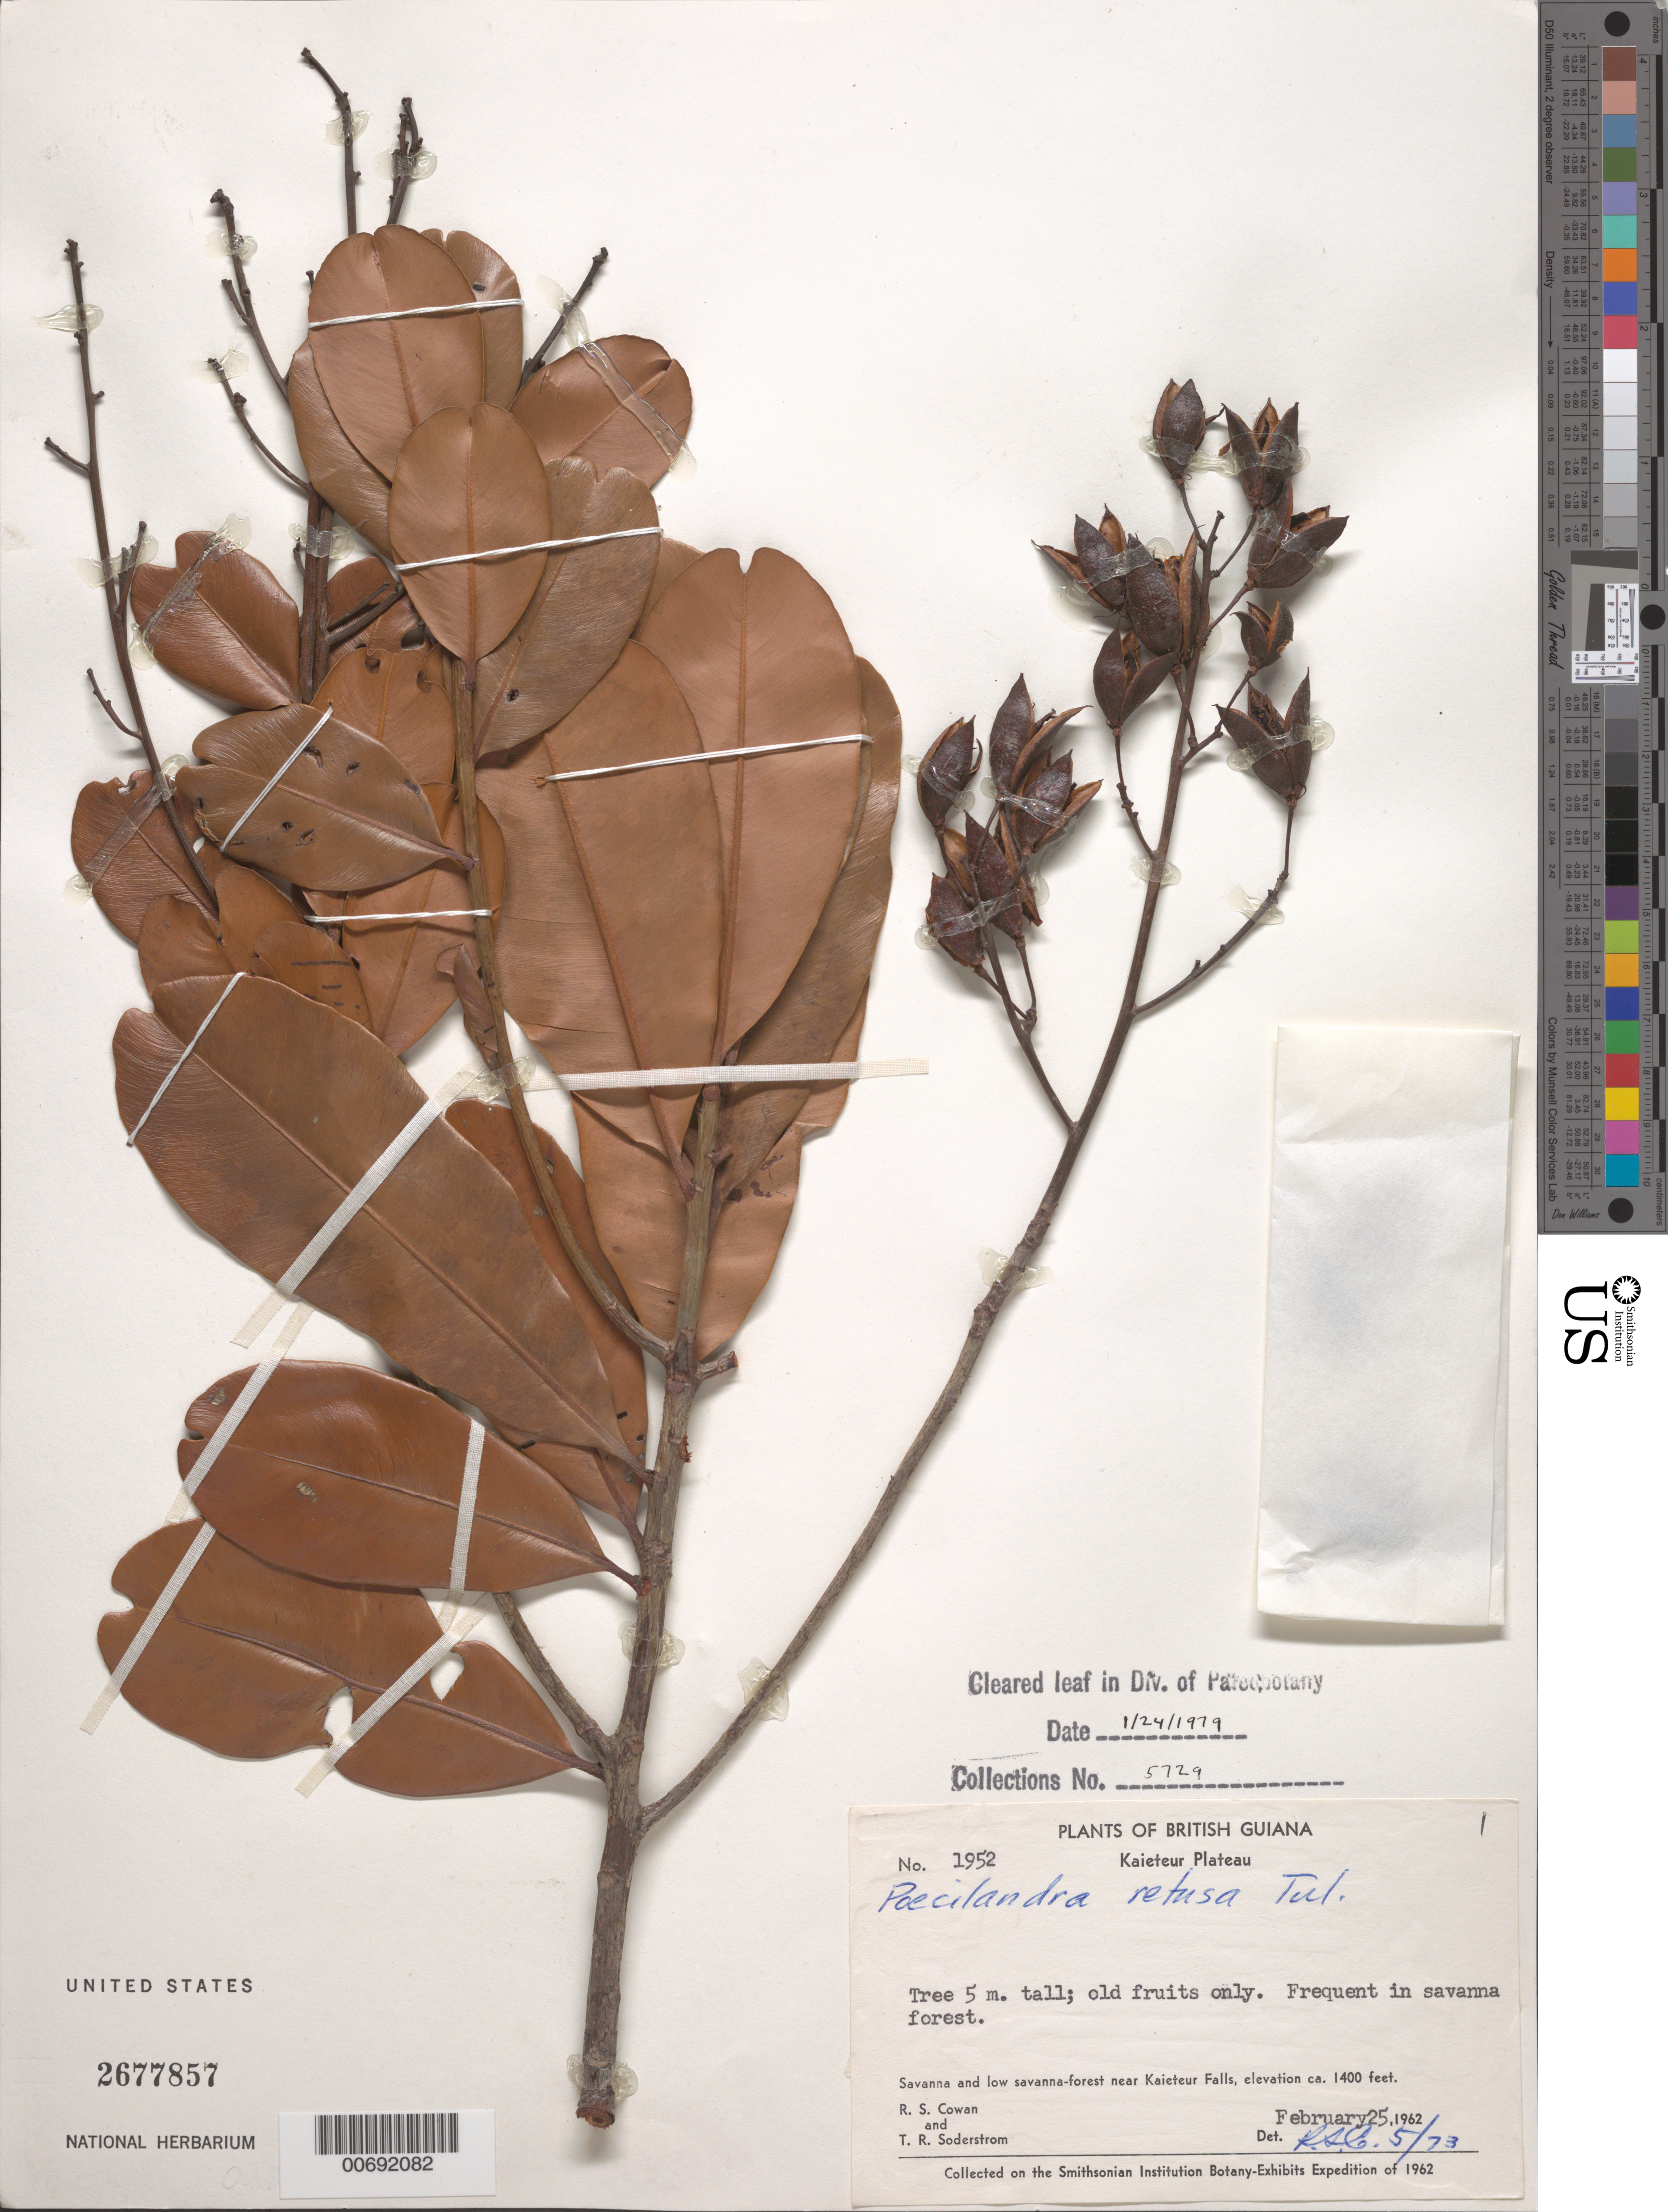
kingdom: Plantae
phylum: Tracheophyta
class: Magnoliopsida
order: Malpighiales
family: Ochnaceae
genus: Poecilandra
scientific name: Poecilandra retusa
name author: Tul.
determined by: Cowan, R. S.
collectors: R. S. Cowan & T. R. Soderstrom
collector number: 1952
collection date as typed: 25-Feb-62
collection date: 1962-02-25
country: Guyana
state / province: Potaro-Siparuni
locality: Kaieteur Savanna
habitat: Savanna forest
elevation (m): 427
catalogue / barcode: US 2677857